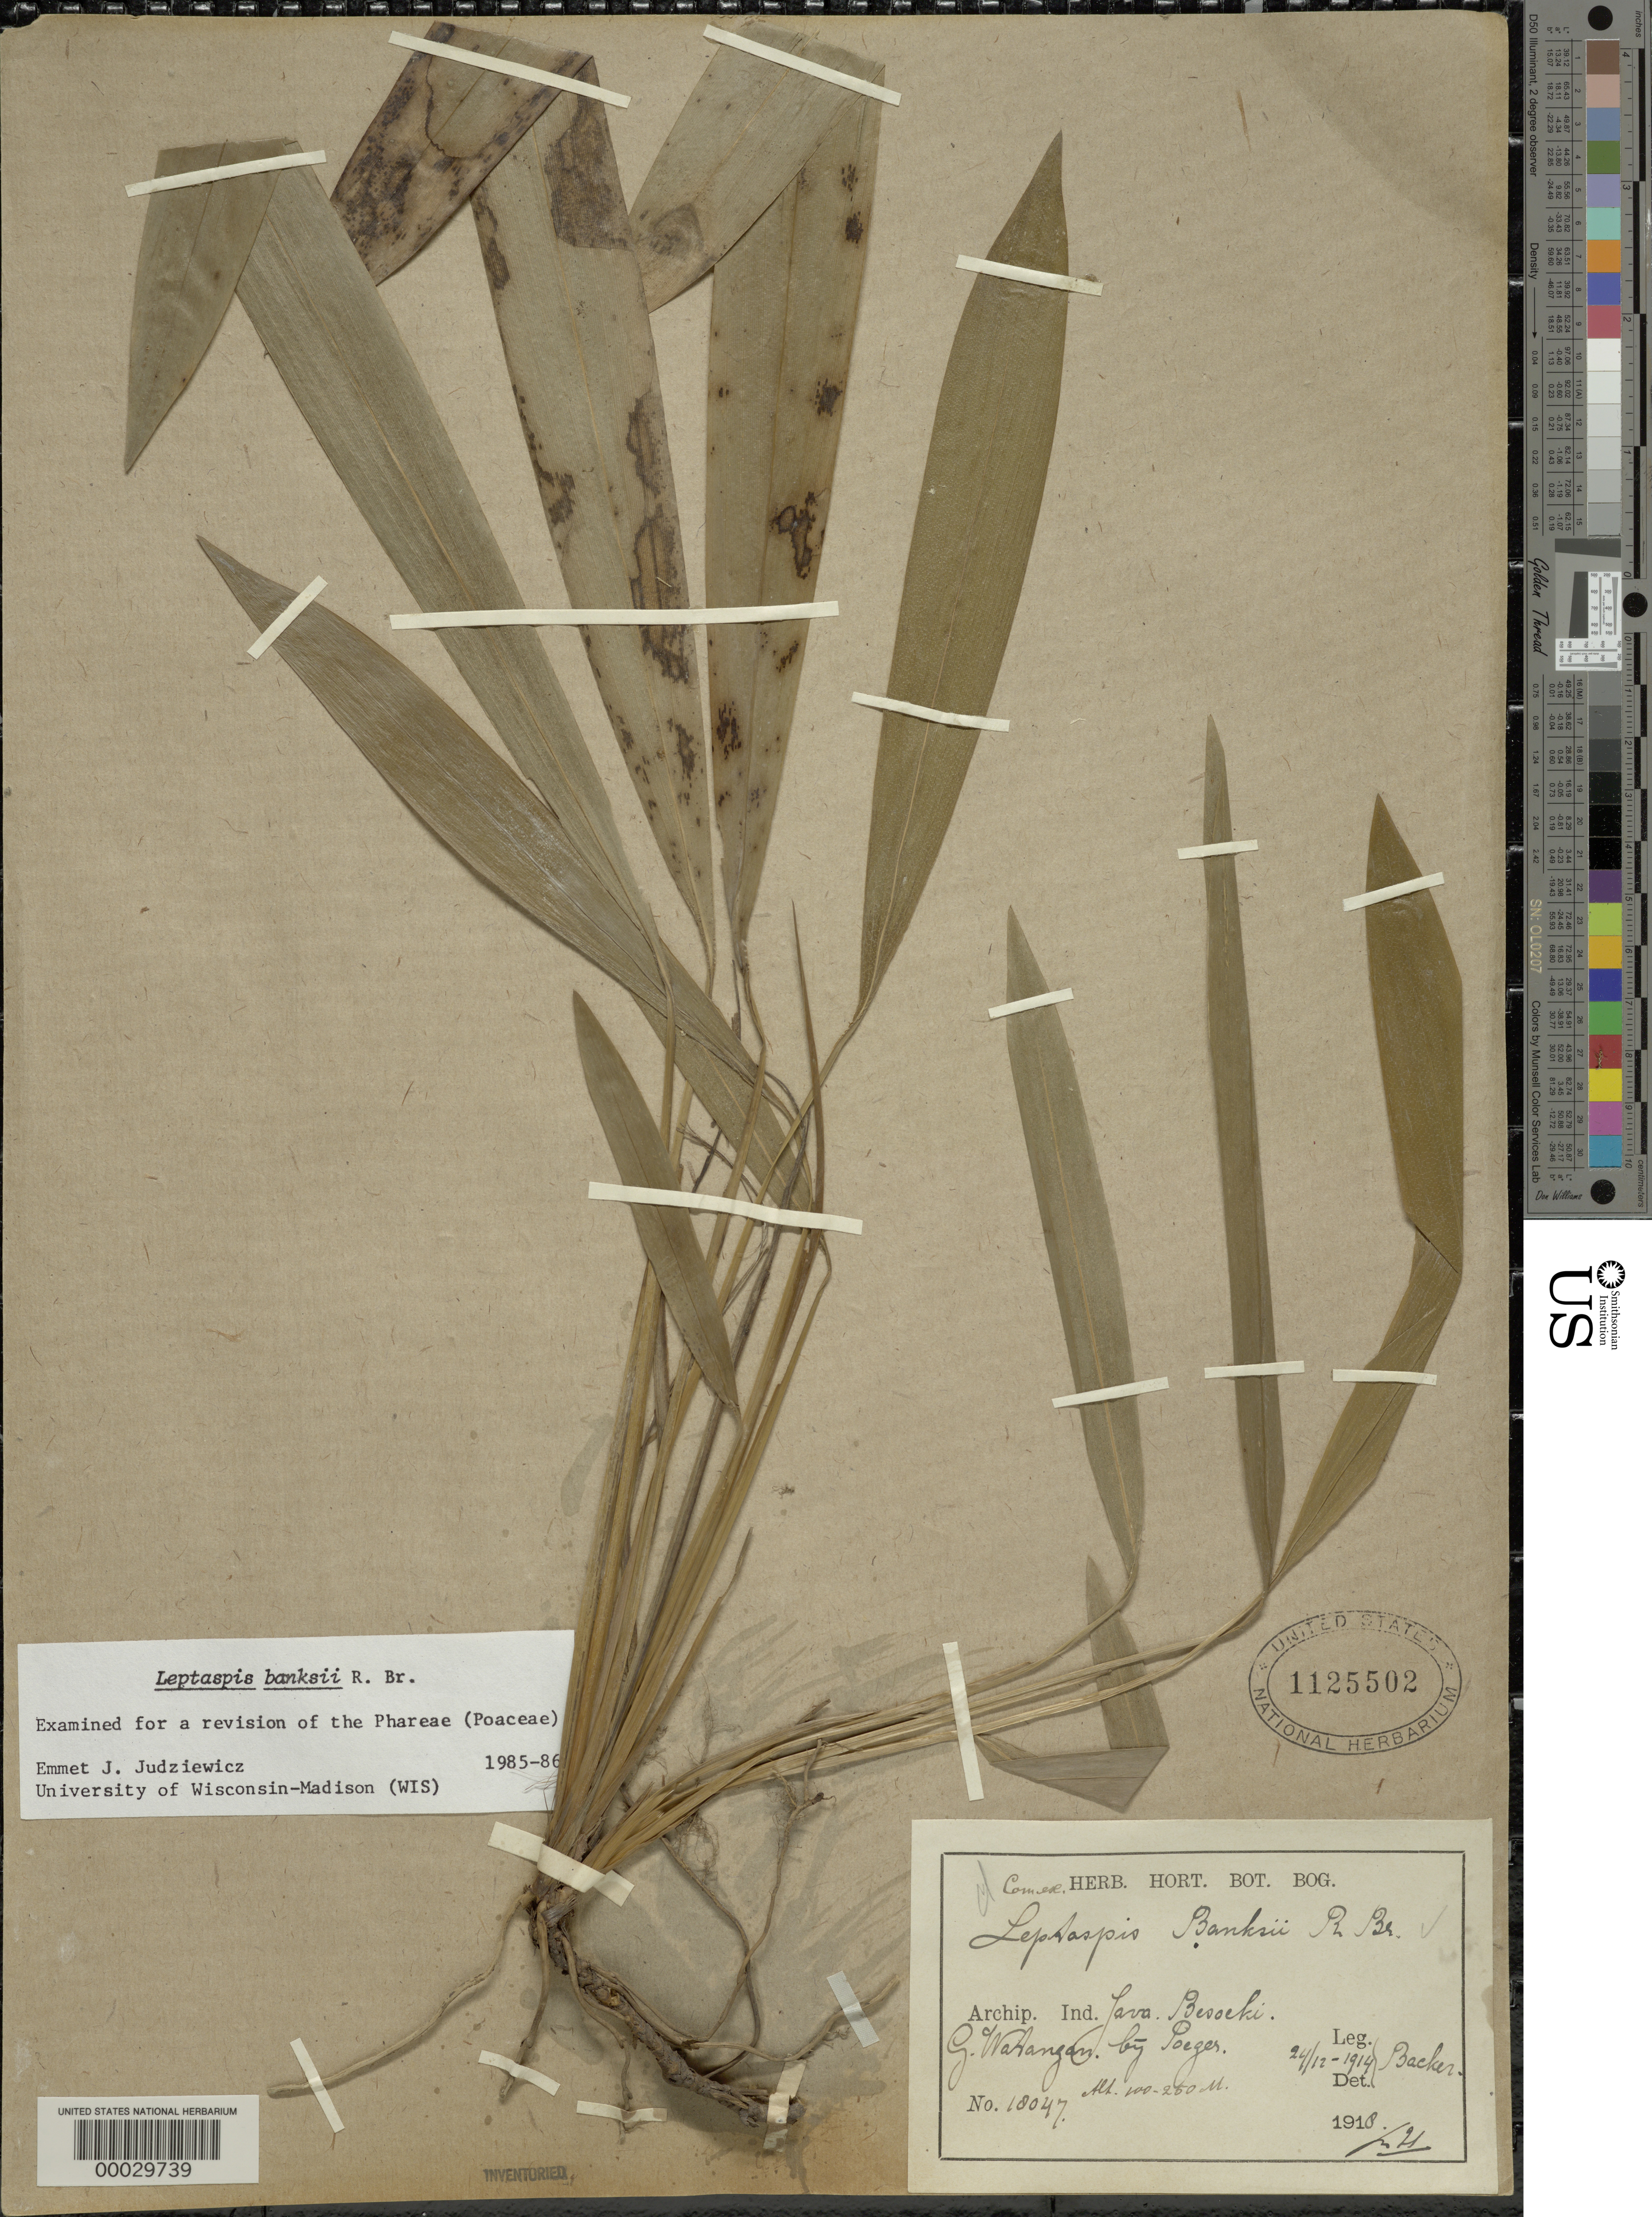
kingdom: Plantae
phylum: Tracheophyta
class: Liliopsida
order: Poales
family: Poaceae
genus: Leptaspis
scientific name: Leptaspis banksii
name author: R. Br.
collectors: C. A. Backer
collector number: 12047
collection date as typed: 24 Dec 1914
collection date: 1914-12-24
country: Indonesia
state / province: Java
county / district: Jawa Timur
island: Java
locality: Besoeki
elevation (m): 100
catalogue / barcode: US 1125502